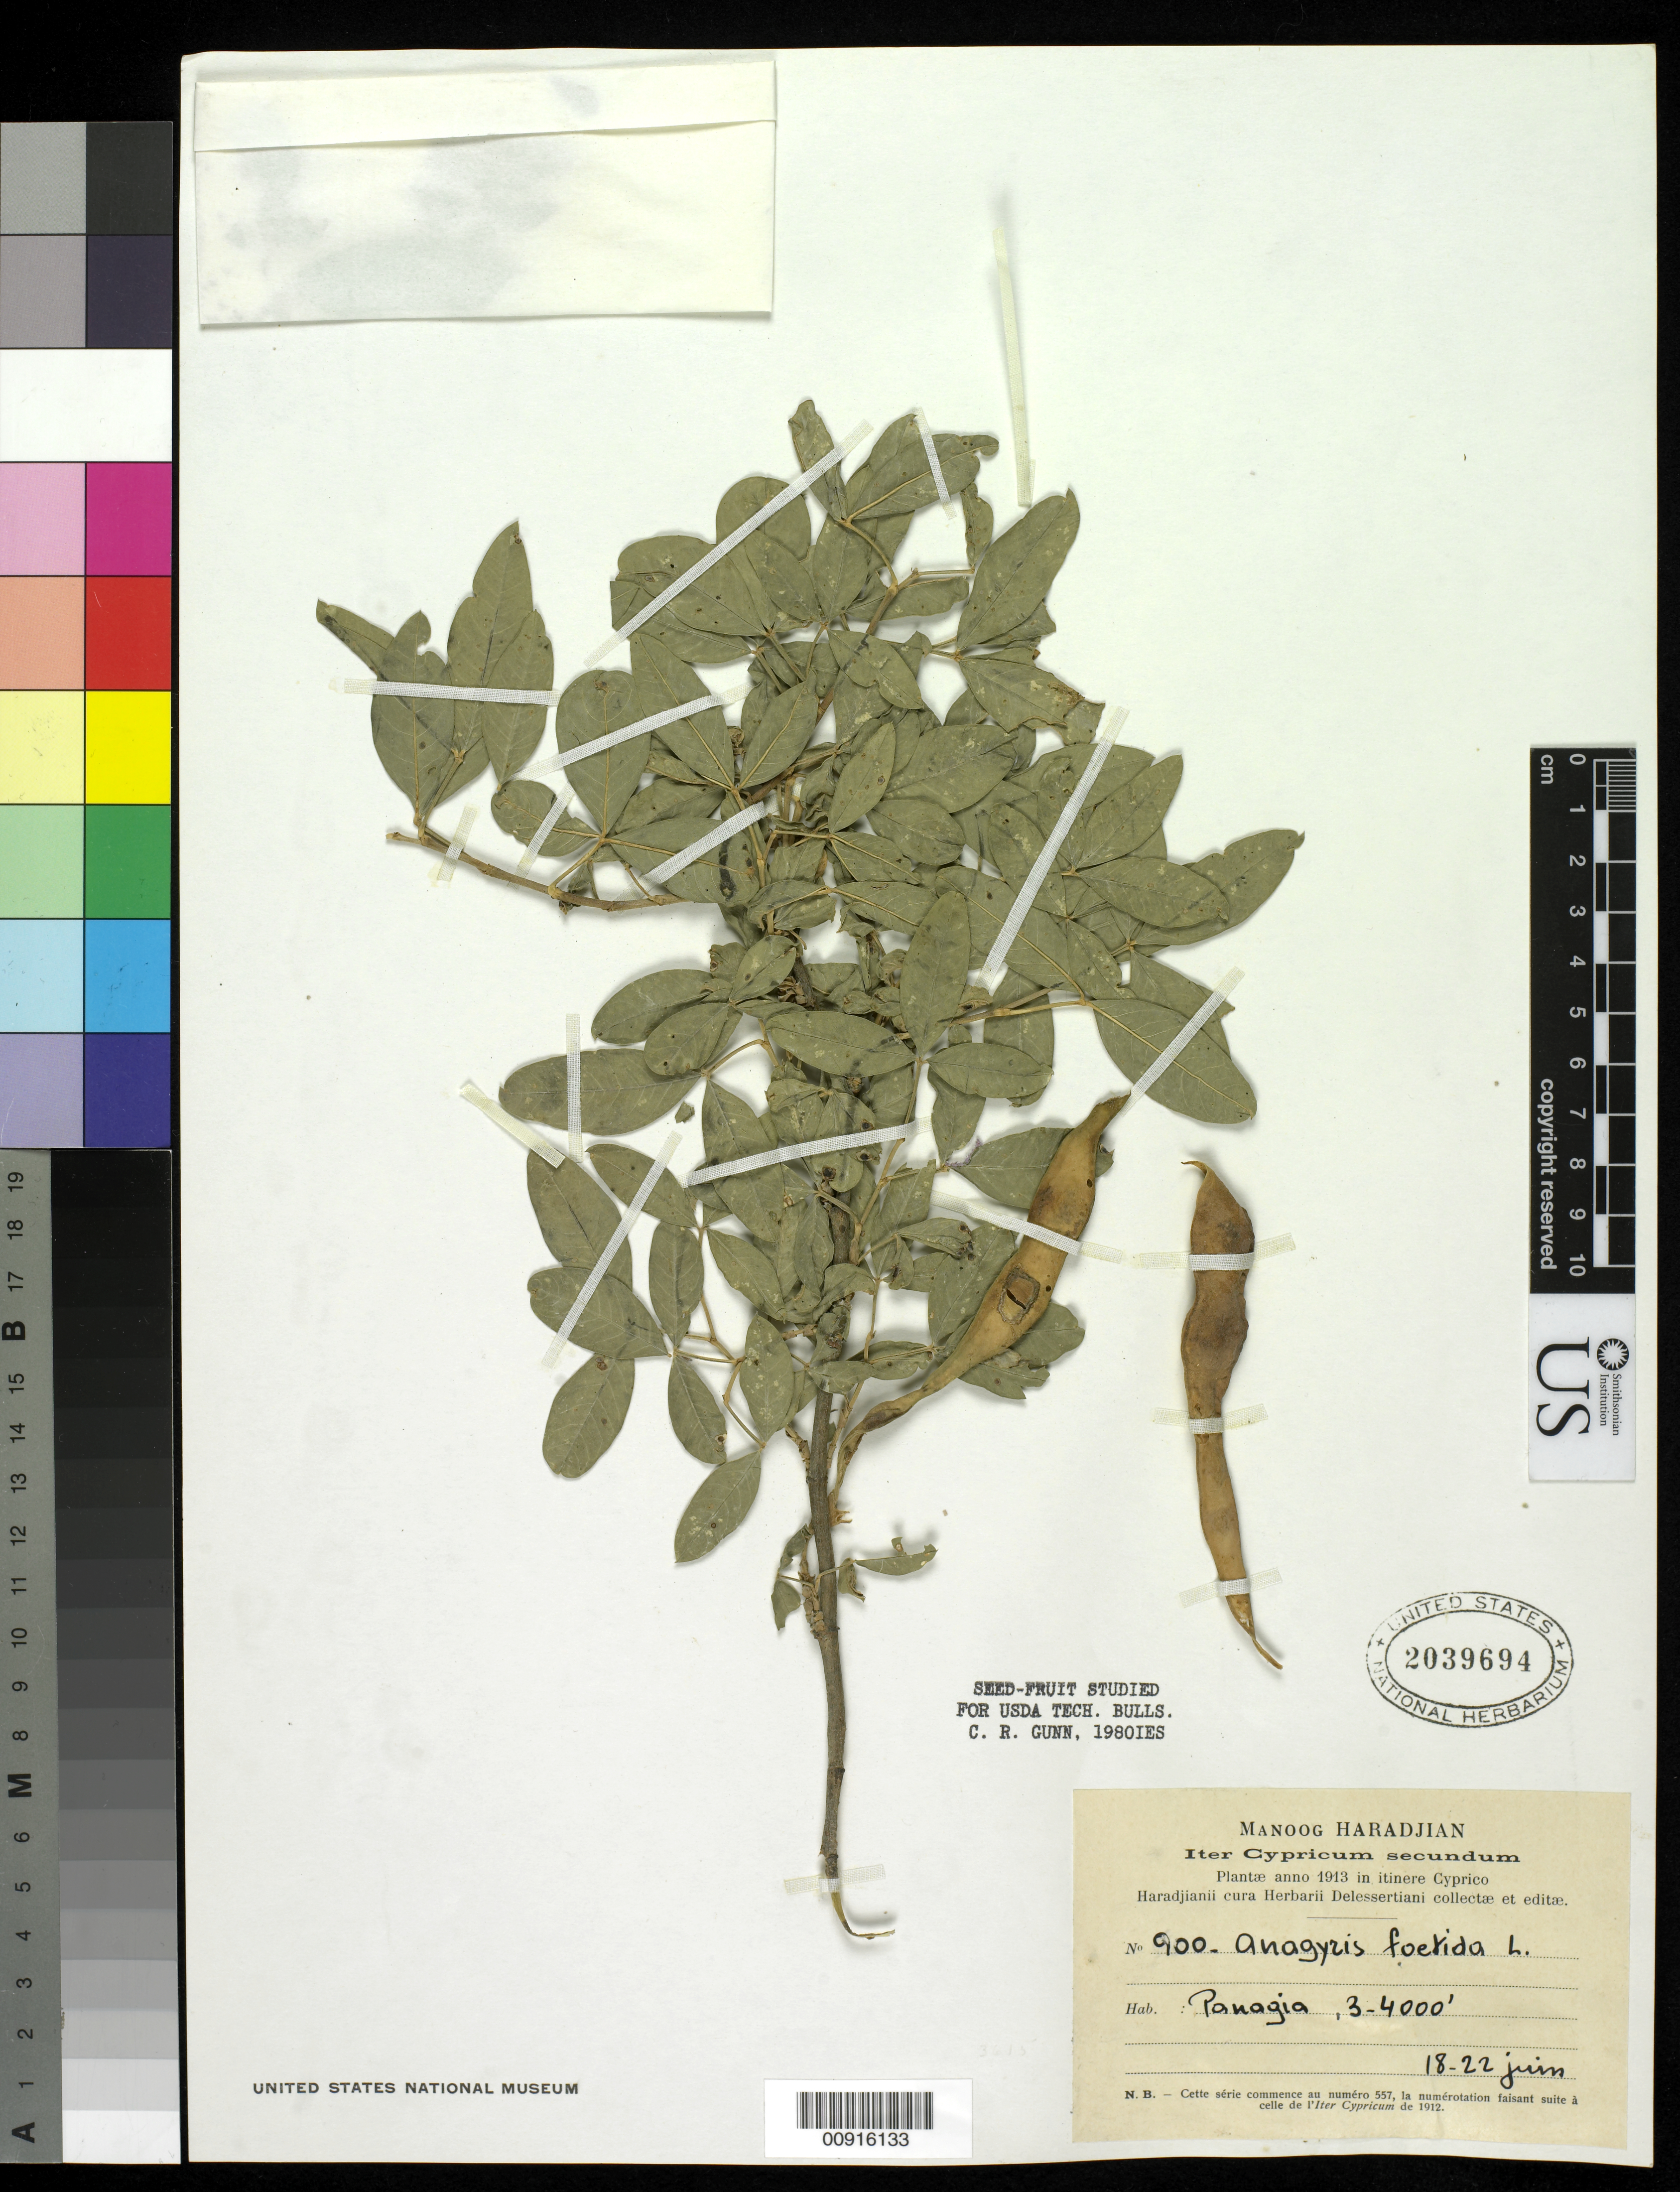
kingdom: Plantae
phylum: Tracheophyta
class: Magnoliopsida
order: Fabales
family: Fabaceae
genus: Anagyris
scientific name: Anagyris foetida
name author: L.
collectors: M. Haradjian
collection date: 1913-06-18/1913-06-22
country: Cyprus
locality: Panagia, 3-4000'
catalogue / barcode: US 2039694